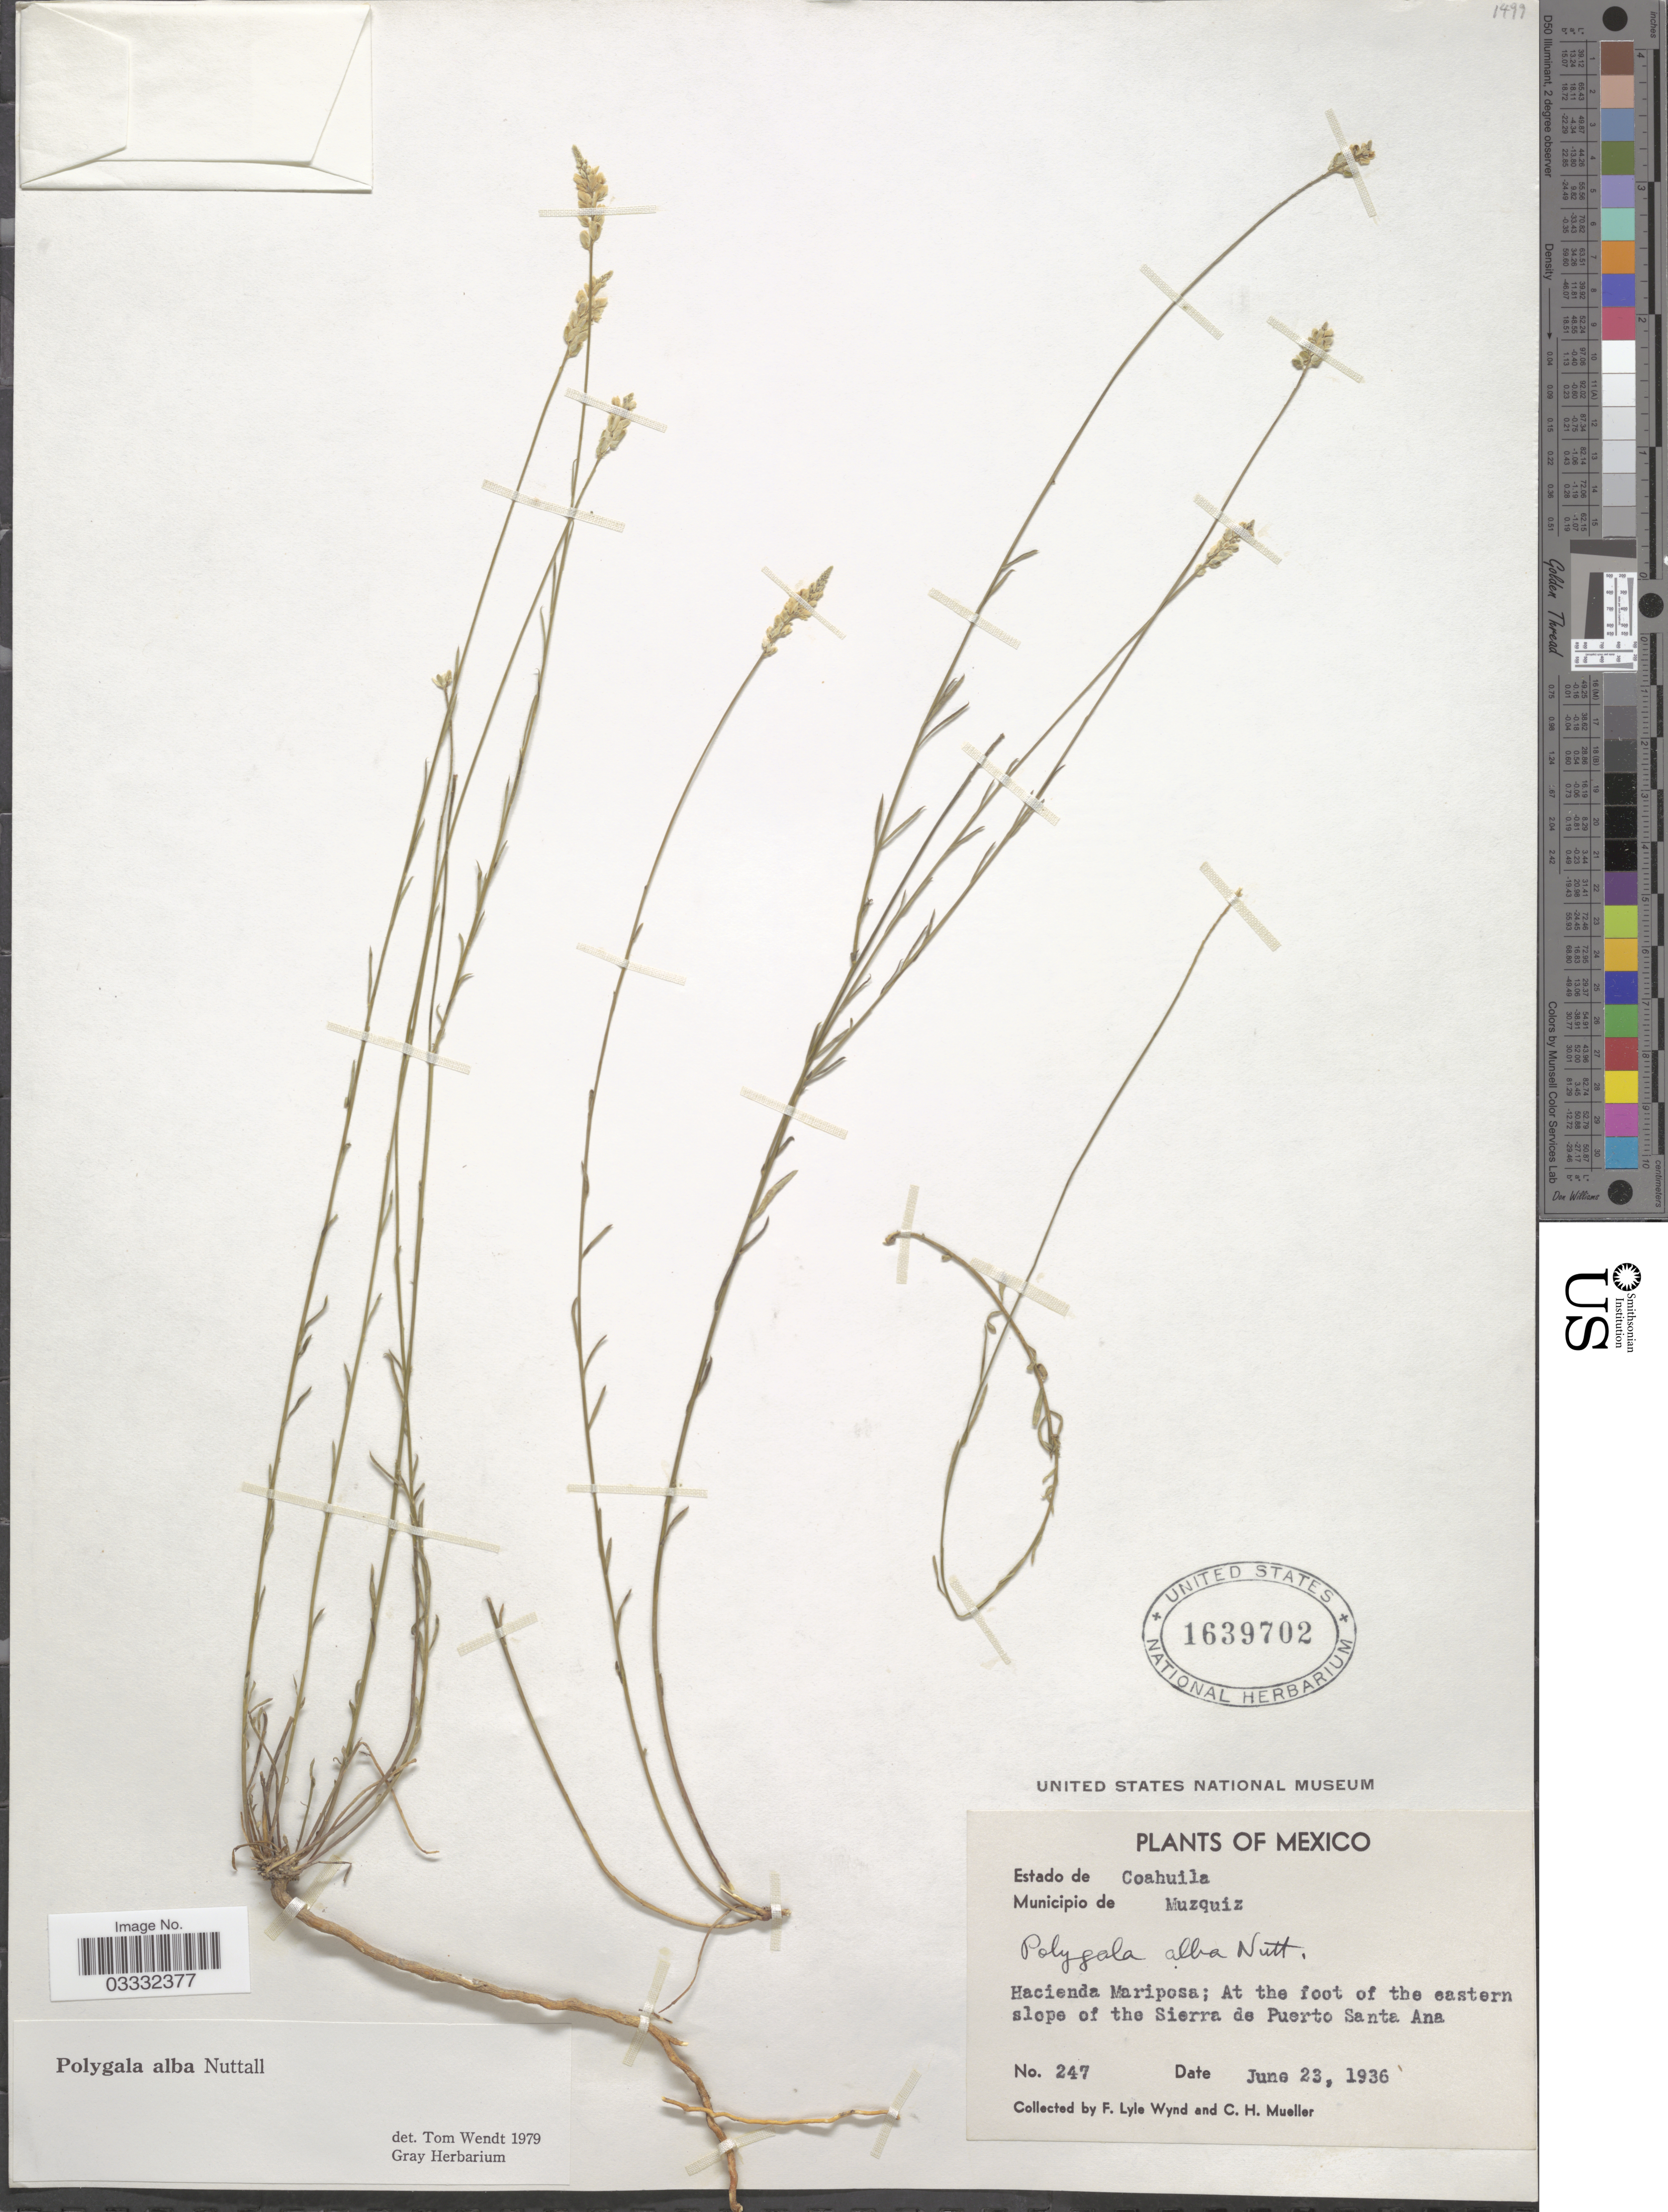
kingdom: Plantae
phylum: Tracheophyta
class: Magnoliopsida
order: Fabales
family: Polygalaceae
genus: Polygala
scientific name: Polygala alba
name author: Nutt.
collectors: F. L. Wynd & C. H. Mueller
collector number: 247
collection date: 1936-06-23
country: Mexico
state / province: Coahuila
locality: Municipio de Muzquiz. Hacienda Mariposa; At the foot of the eastern slope of the Sierra de Puerto Santa Ana.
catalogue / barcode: US 1639702